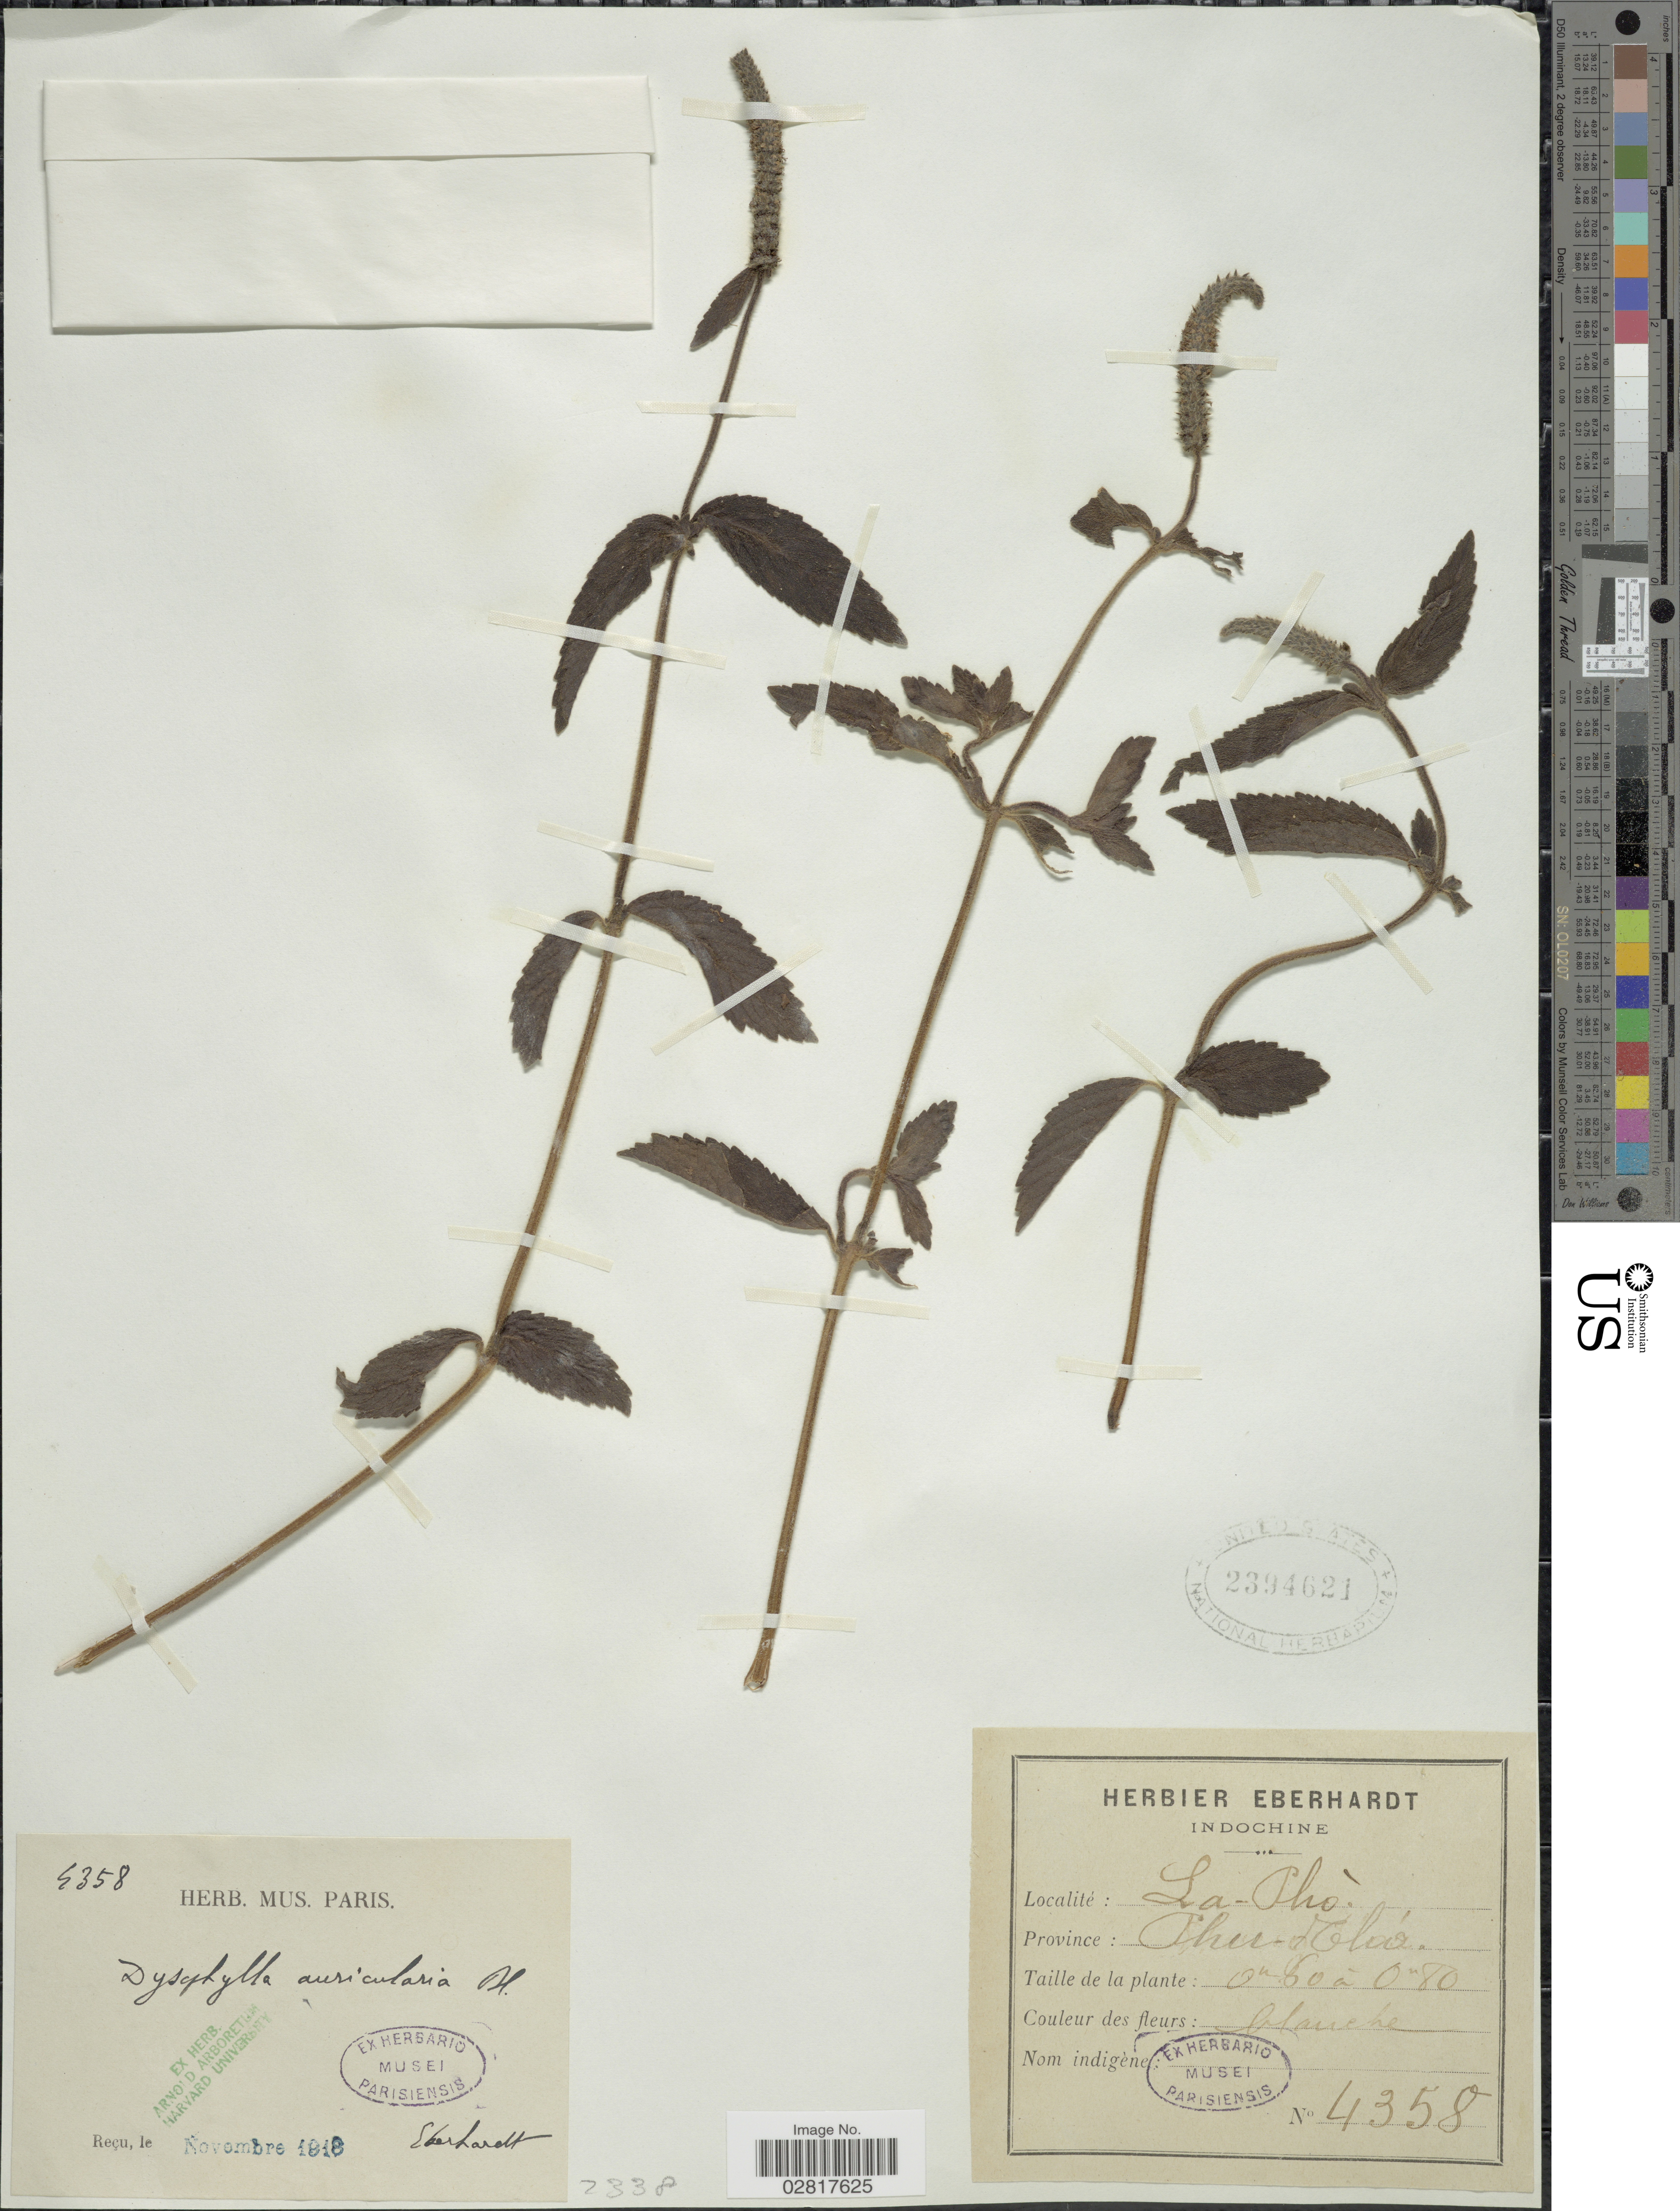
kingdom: Plantae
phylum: Tracheophyta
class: Magnoliopsida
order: Lamiales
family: Lamiaceae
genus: Pogostemon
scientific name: Pogostemon auricularius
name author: (L.) Hassk.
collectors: Eberhardt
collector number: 4358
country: Vietnam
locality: Province: Phu-Tha [interpreted]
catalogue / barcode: US 2394621